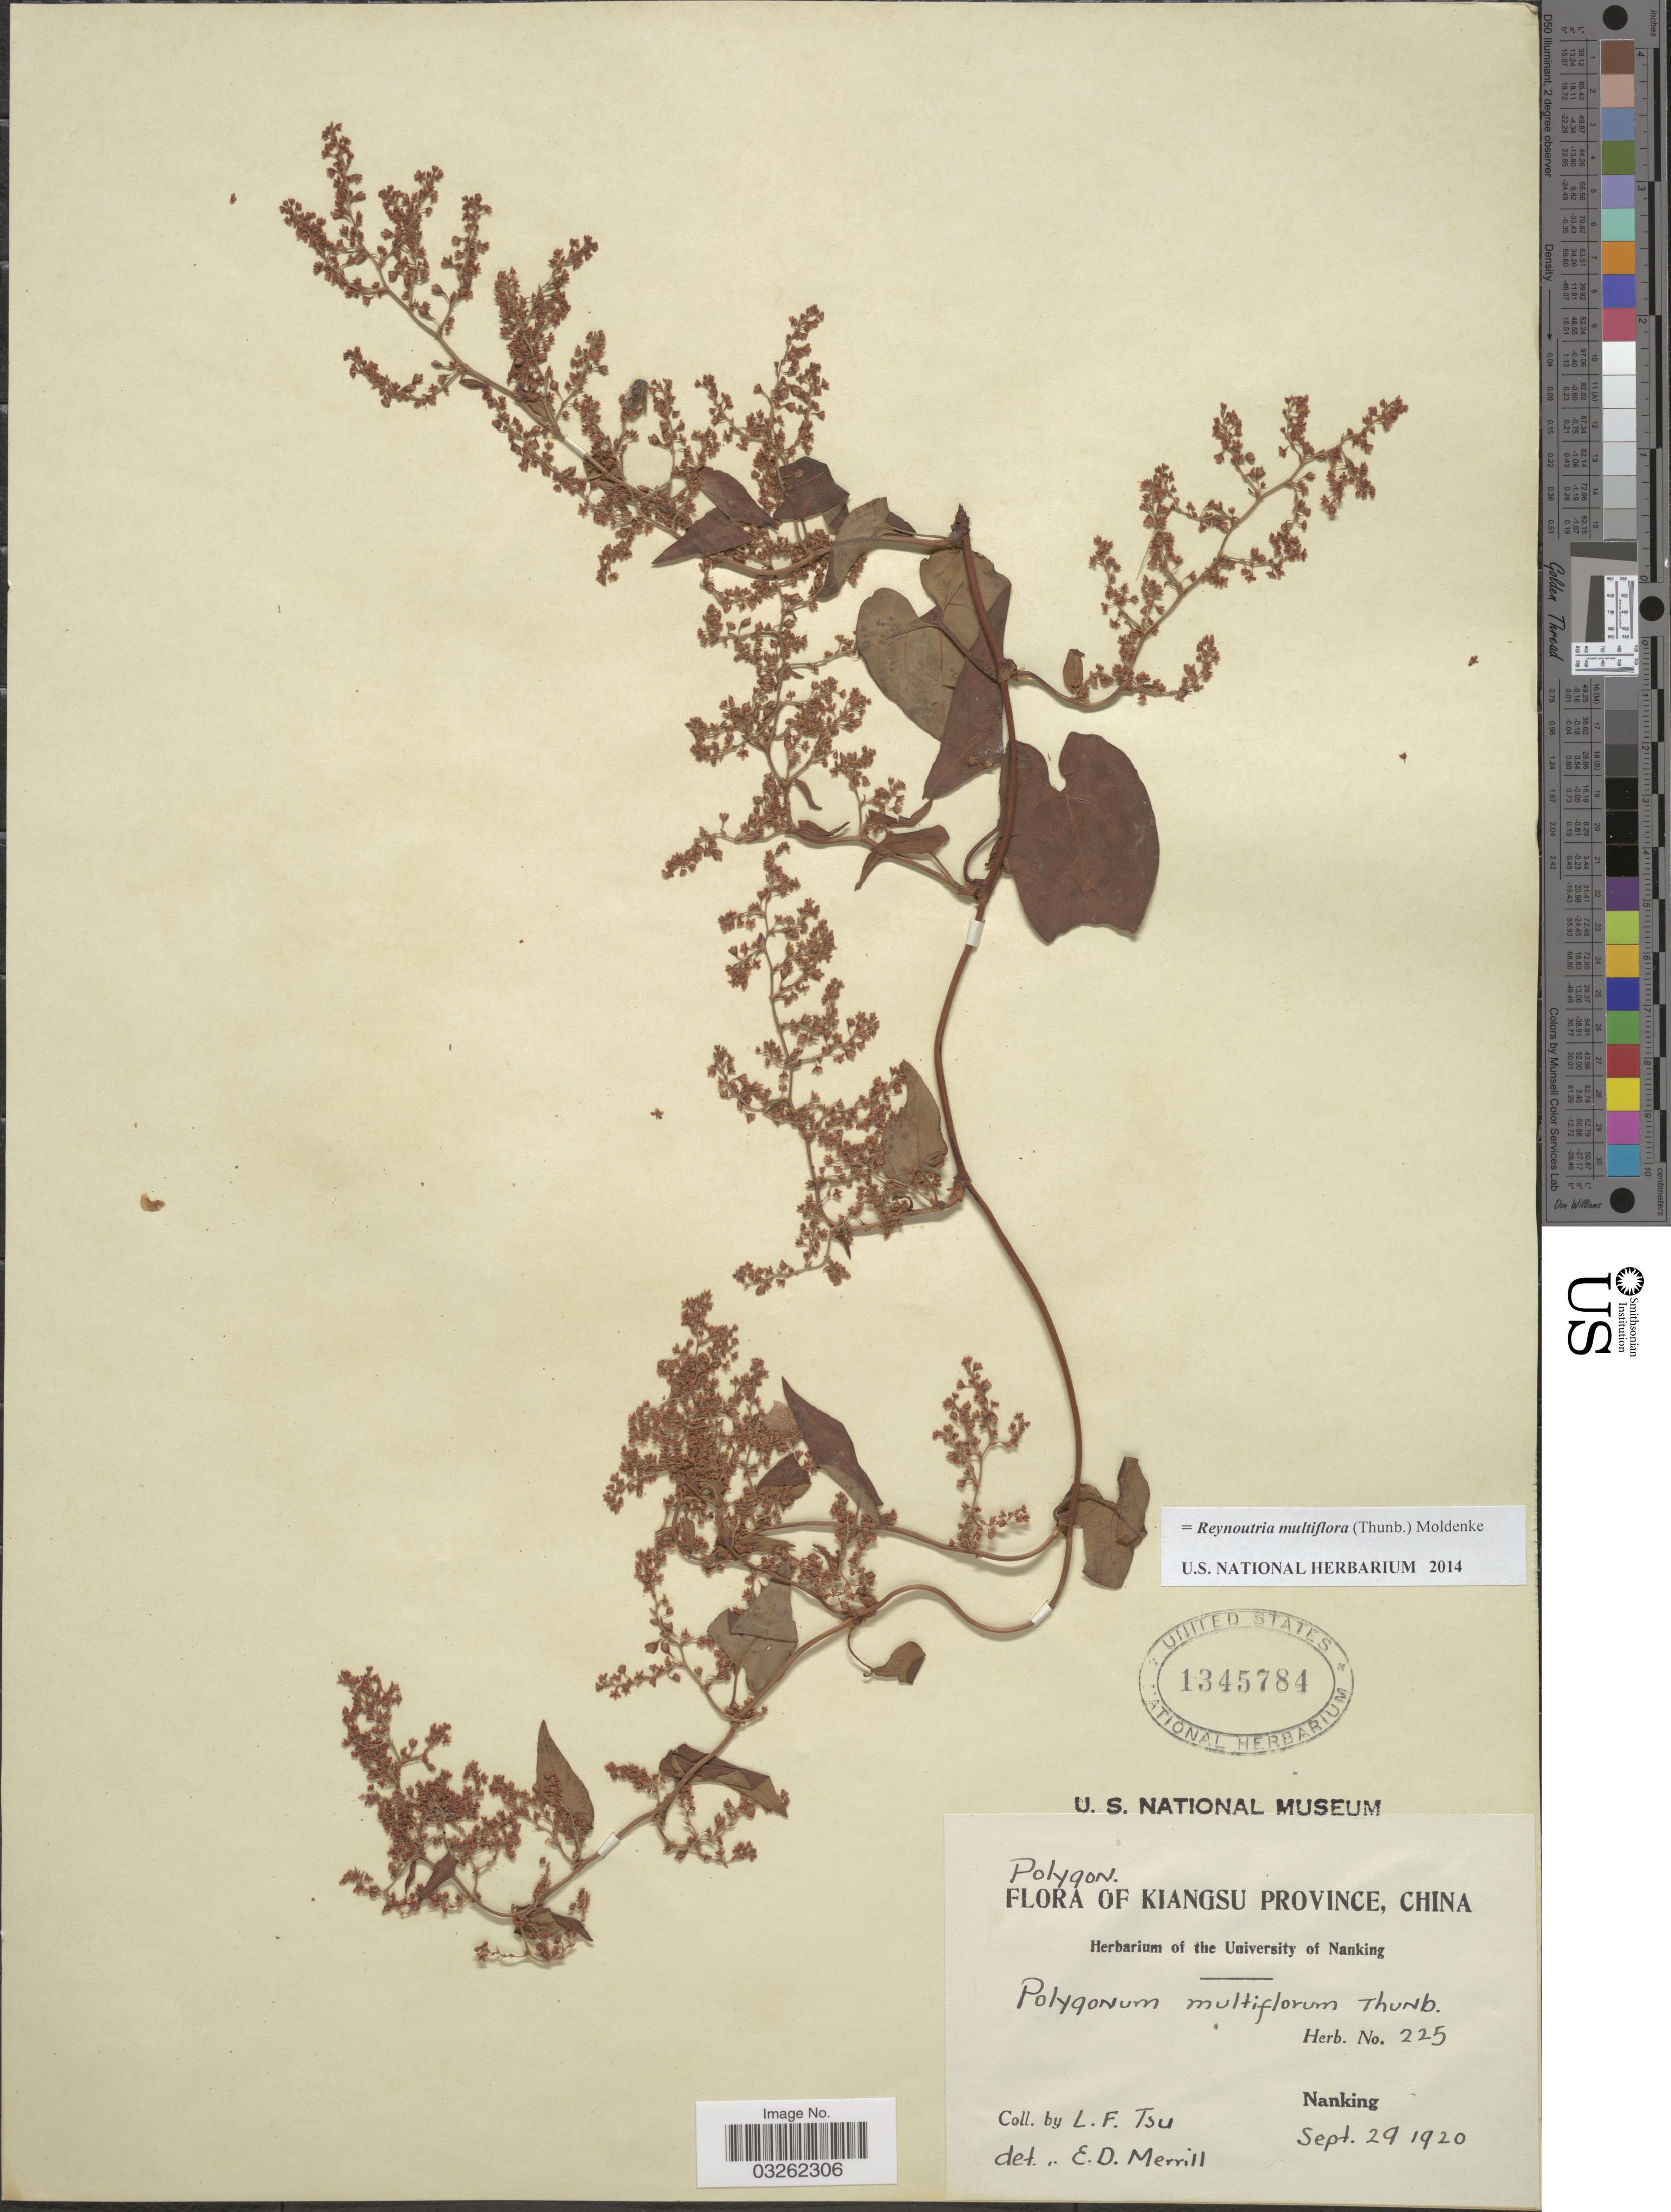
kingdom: Plantae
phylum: Tracheophyta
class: Magnoliopsida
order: Caryophyllales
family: Polygonaceae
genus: Reynoutria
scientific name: Reynoutria multiflora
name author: (Thunb.) Moldenke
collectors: L. Tsu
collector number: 225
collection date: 1920-09-29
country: China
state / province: Jiangsu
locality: Kiangsu Province, Nanking.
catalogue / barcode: US 1345784